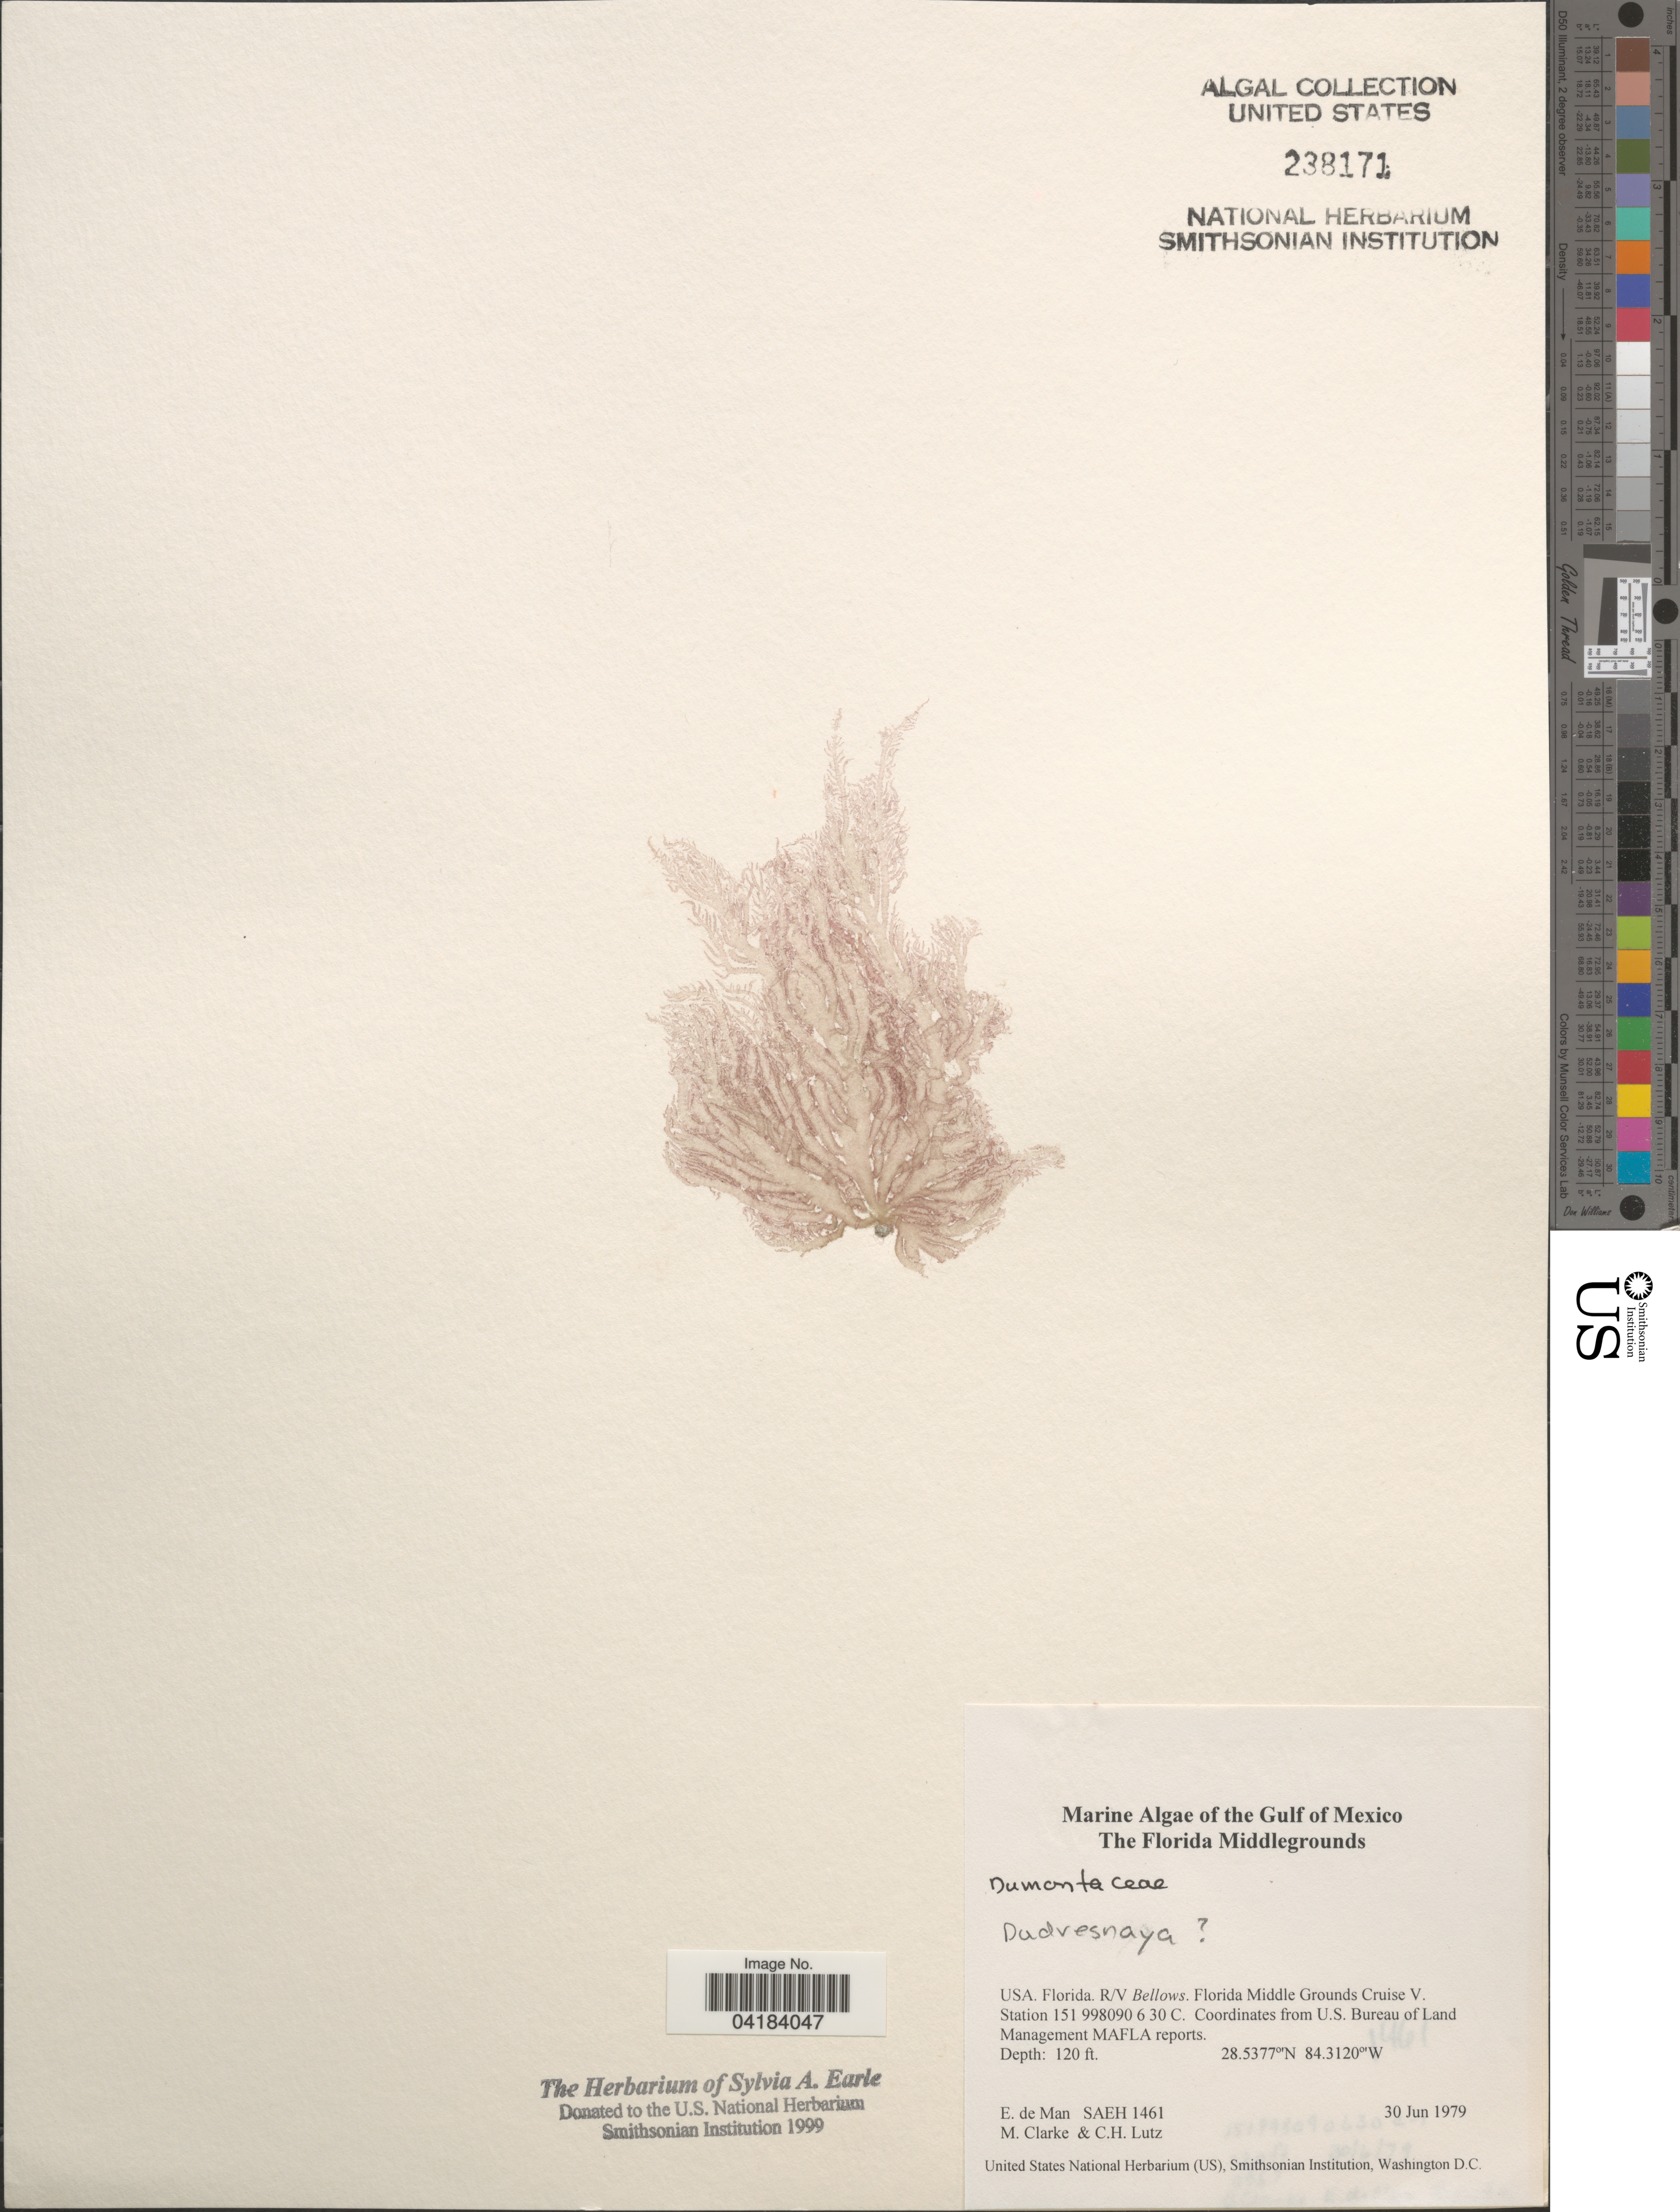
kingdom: Plantae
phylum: Rhodophyta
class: Florideophyceae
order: Gigartinales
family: Dumontiaceae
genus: Dudresnaya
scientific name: Dudresnaya sp.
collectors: E. de Man, M. Clarke & C. Lutz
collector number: SAEH1461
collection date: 1979-06-30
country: United States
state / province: Florida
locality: The Gulf of Mexico. The Florida Middlegrounds. R/V Bellows. Florida Middle Grounds Cruise V. Station 151 998090 6 30 C.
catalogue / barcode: US 238171